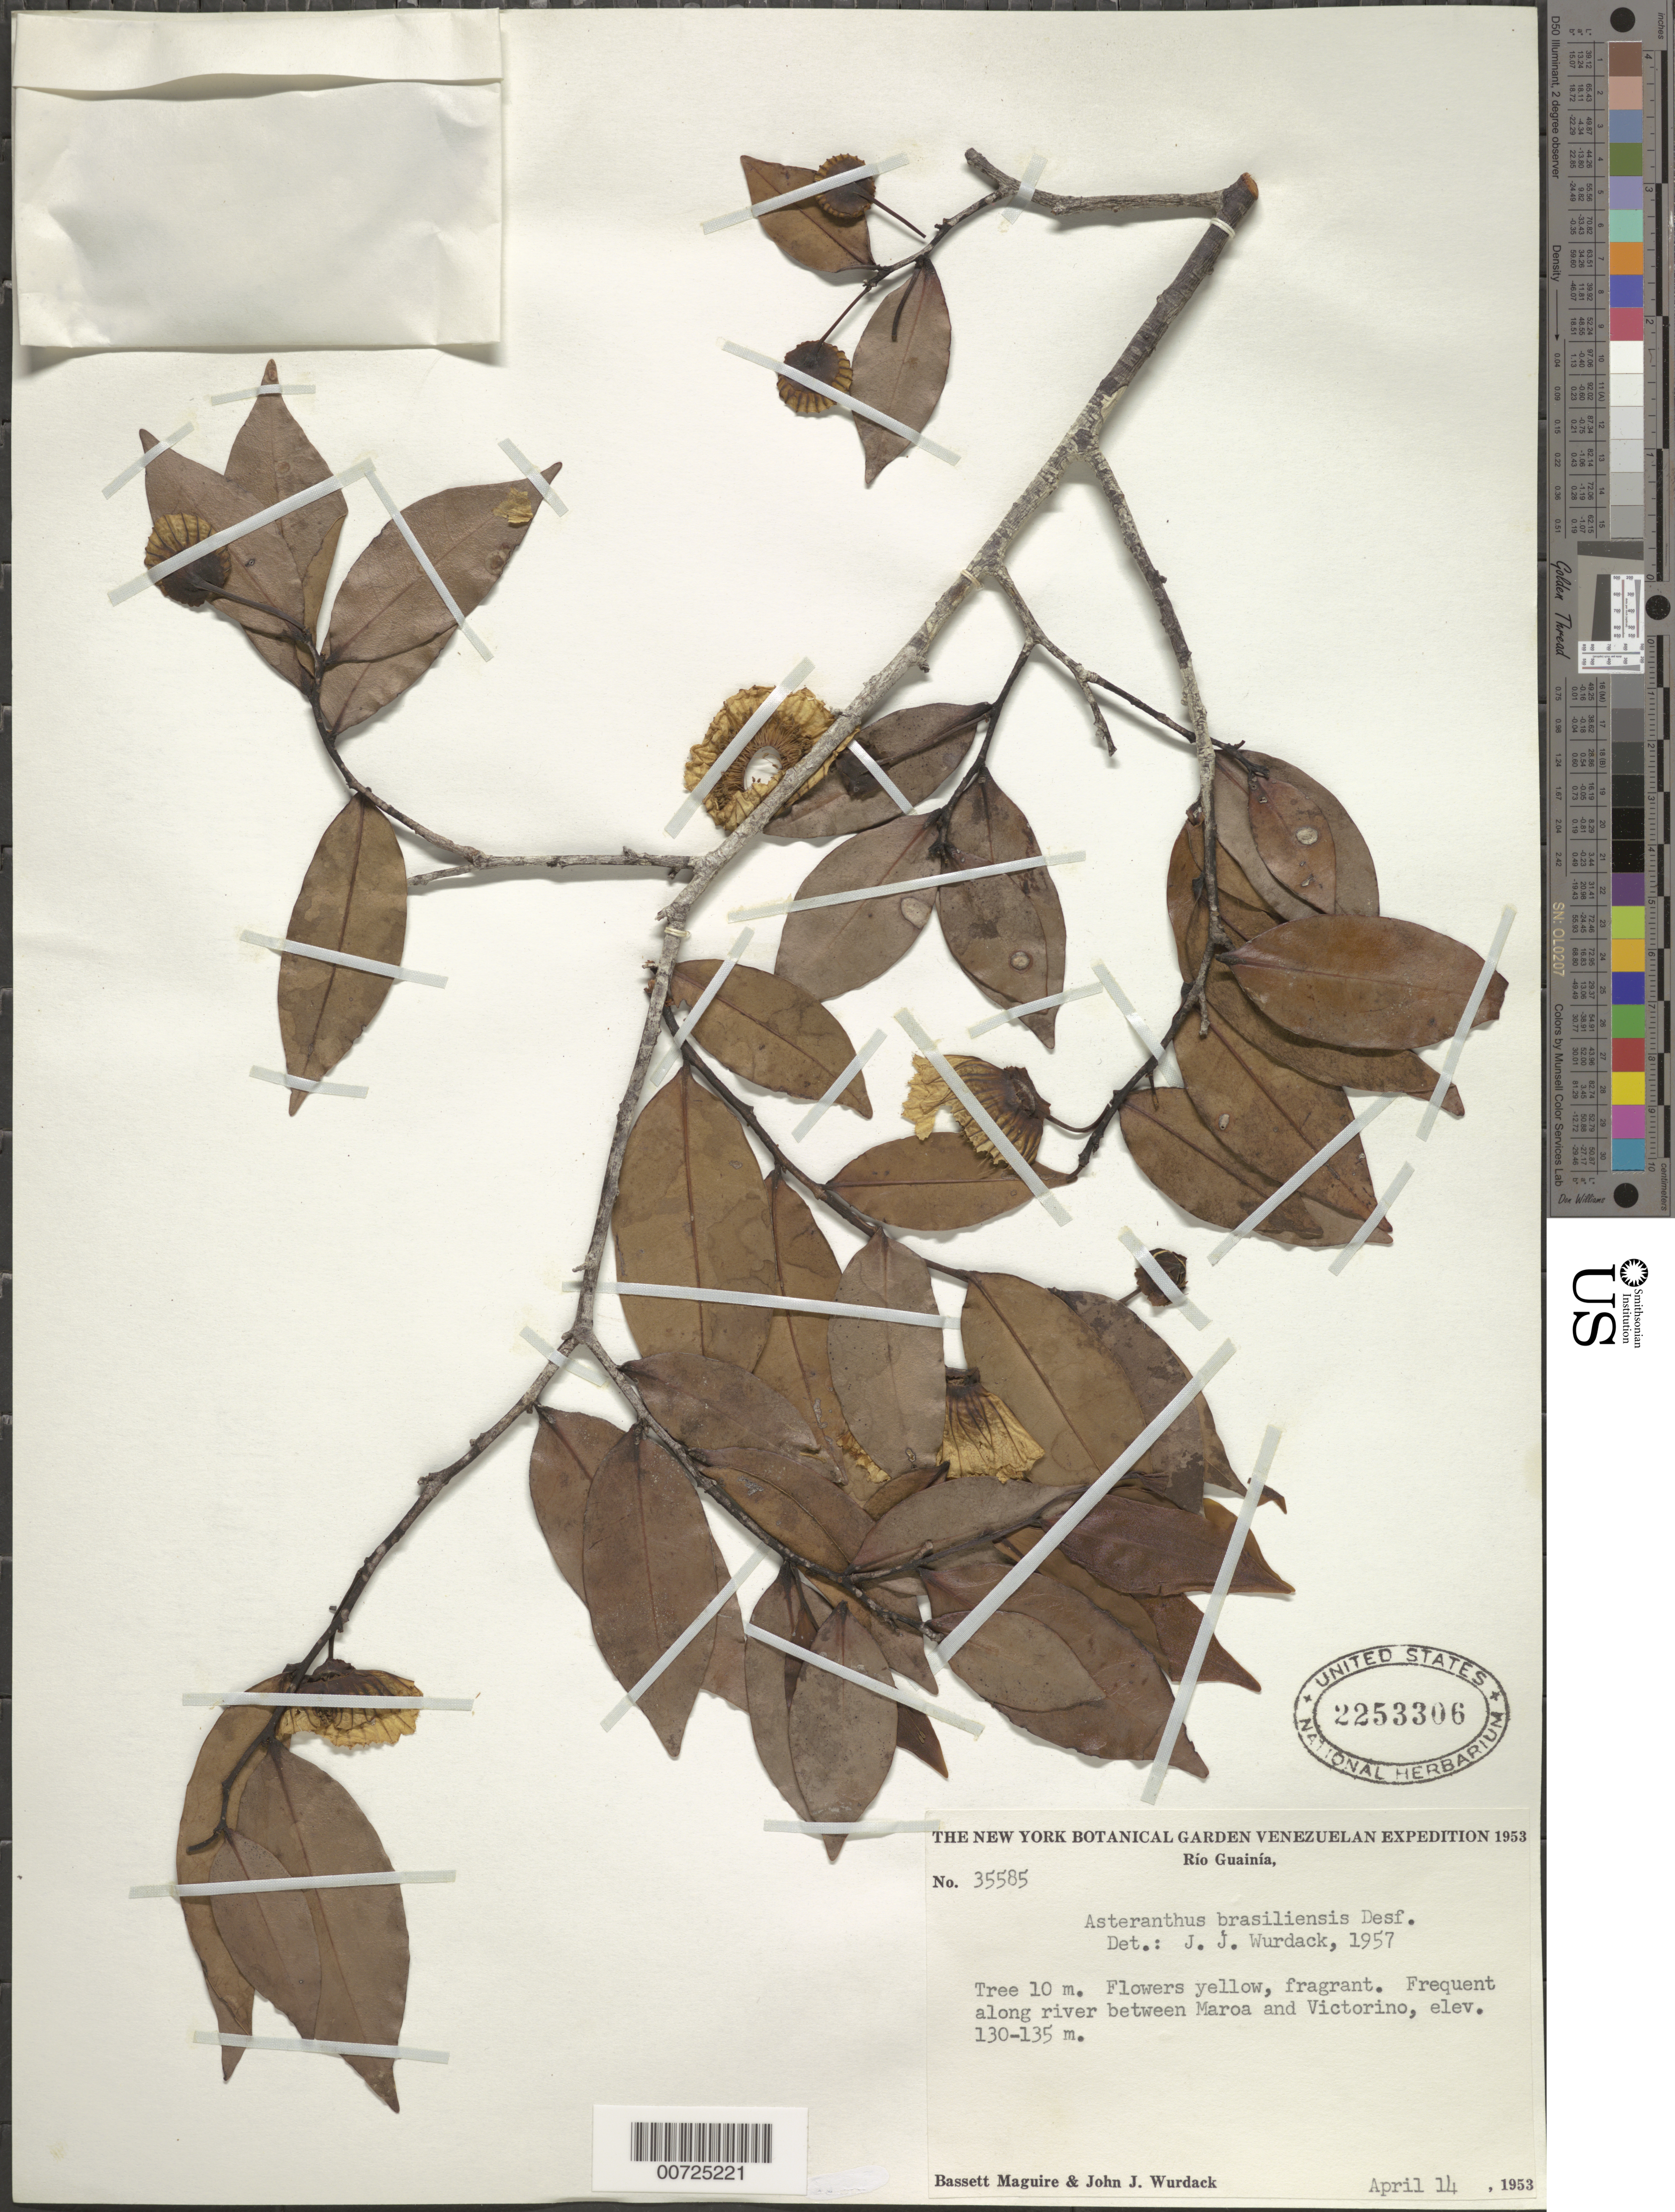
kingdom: Plantae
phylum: Tracheophyta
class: Magnoliopsida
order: Ericales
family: Lecythidaceae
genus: Asteranthos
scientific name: Asteranthos brasiliensis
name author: Desf.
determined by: Wurdack, John J., (US), US (UNITED STATES)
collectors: B. Maguire & J. J. Wurdack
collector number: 35585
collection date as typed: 14-Apr-53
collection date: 1953-04-14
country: Colombia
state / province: Guainia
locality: Río Guainía, betw. Maroa & Victoríon (Colombian shore)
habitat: Along river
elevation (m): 130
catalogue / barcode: US 2253306